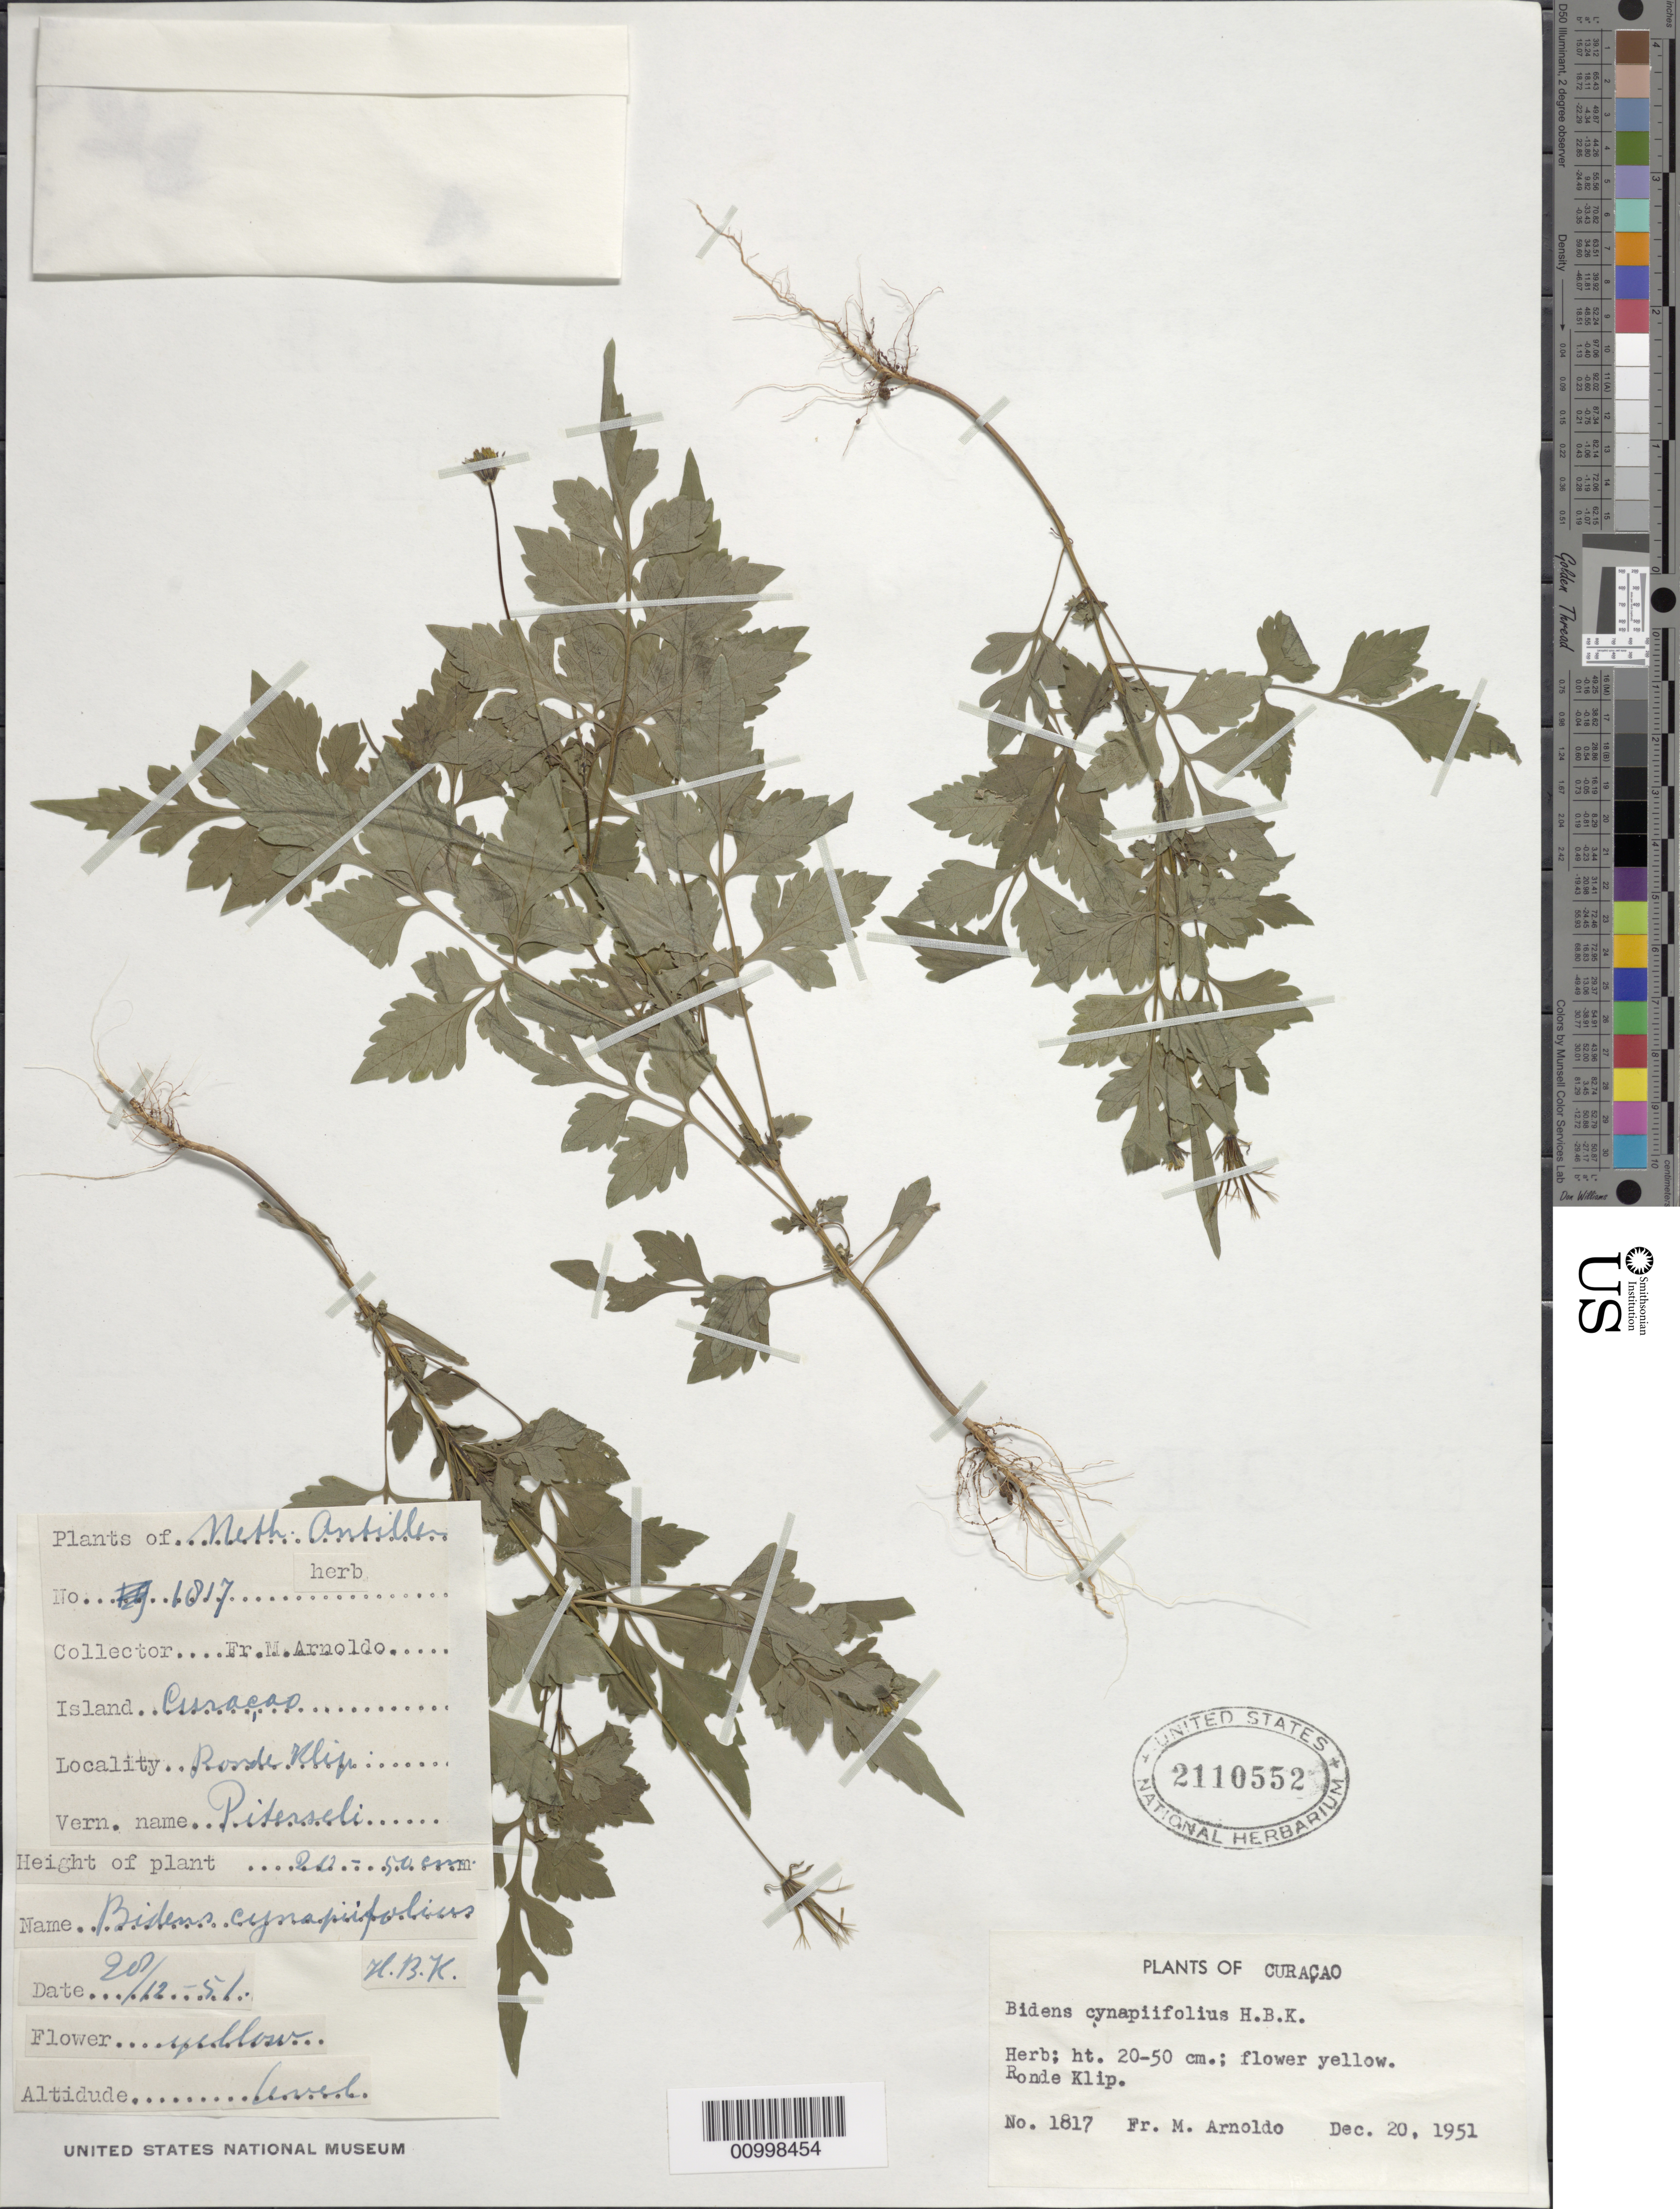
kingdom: Plantae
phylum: Tracheophyta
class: Magnoliopsida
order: Asterales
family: Asteraceae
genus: Bidens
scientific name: Bidens cynapiifolia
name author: Kunth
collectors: N. Arnoldo-Broeders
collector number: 1817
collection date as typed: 20 Dec 1951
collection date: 1951-12-20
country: Curaçao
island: Curaçao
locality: Ronde Klip.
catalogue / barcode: US 2110552